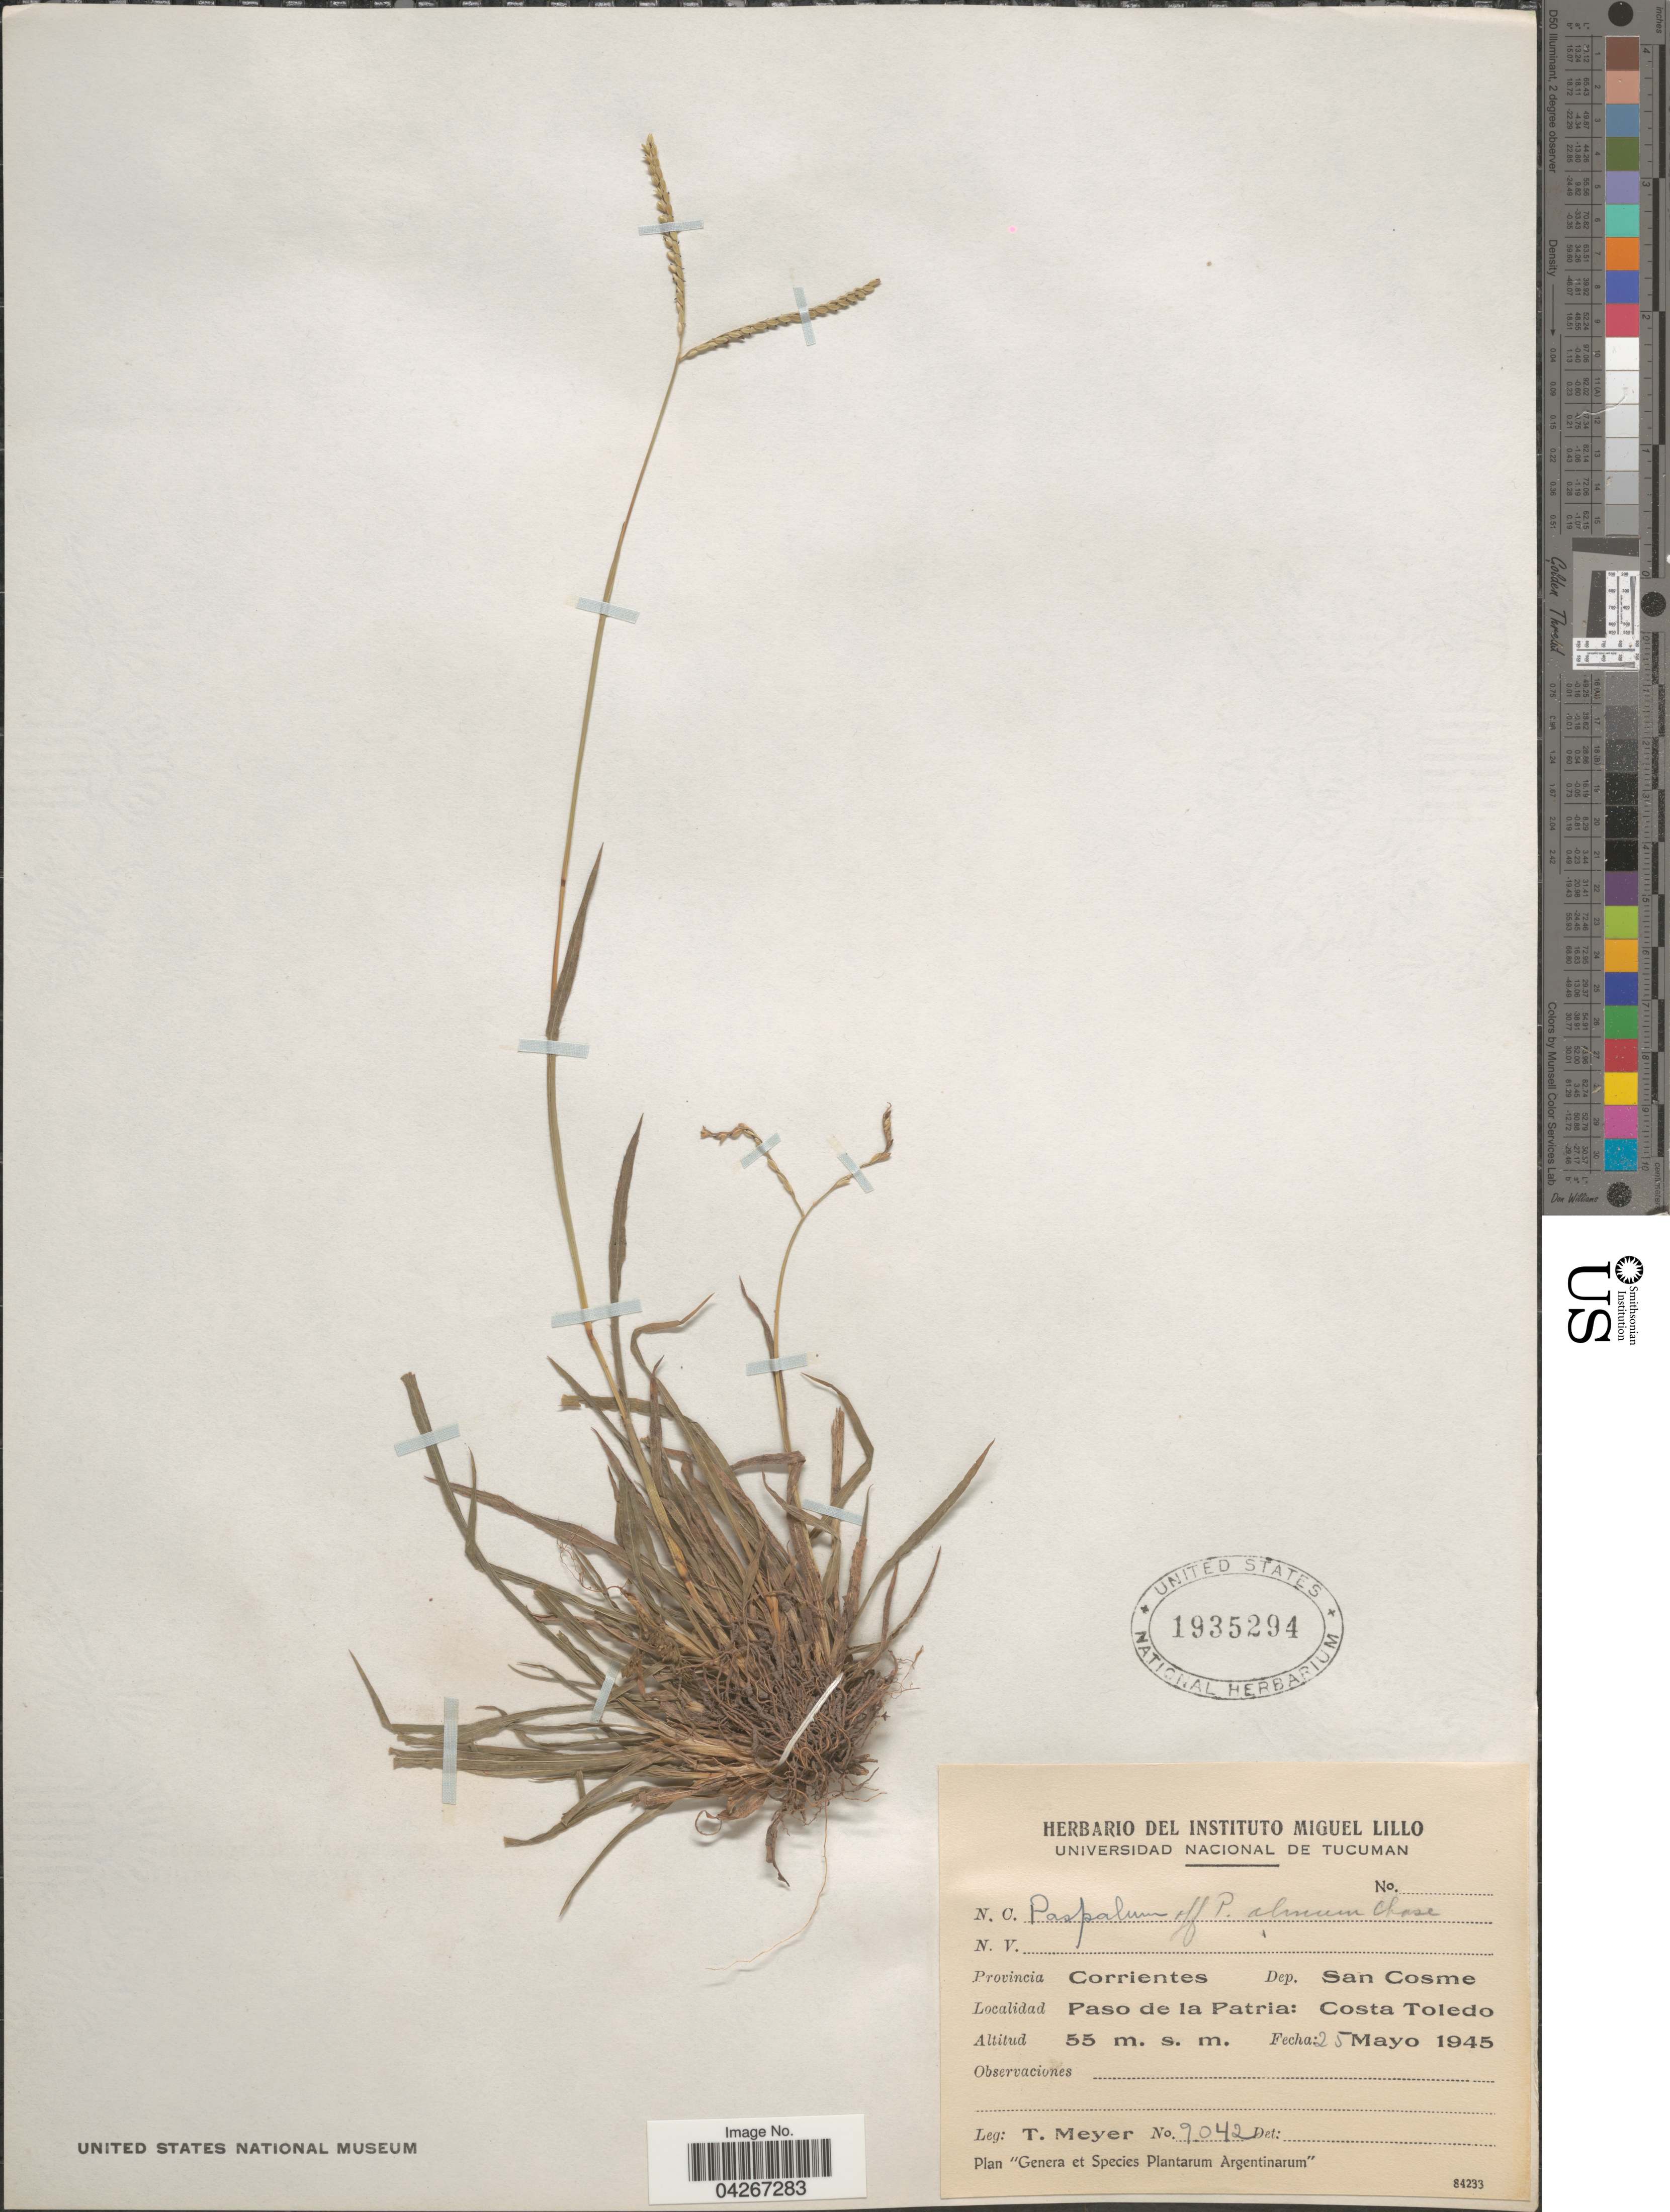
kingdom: Plantae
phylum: Tracheophyta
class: Liliopsida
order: Poales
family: Poaceae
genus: Paspalum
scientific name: Paspalum almum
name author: Chase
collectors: T. Meyer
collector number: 7042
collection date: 1945-05-25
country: Argentina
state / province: Corrientes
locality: Dep. San Cosme. Paso de la Patria: Costa Toledo.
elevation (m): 55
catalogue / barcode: US 1935294